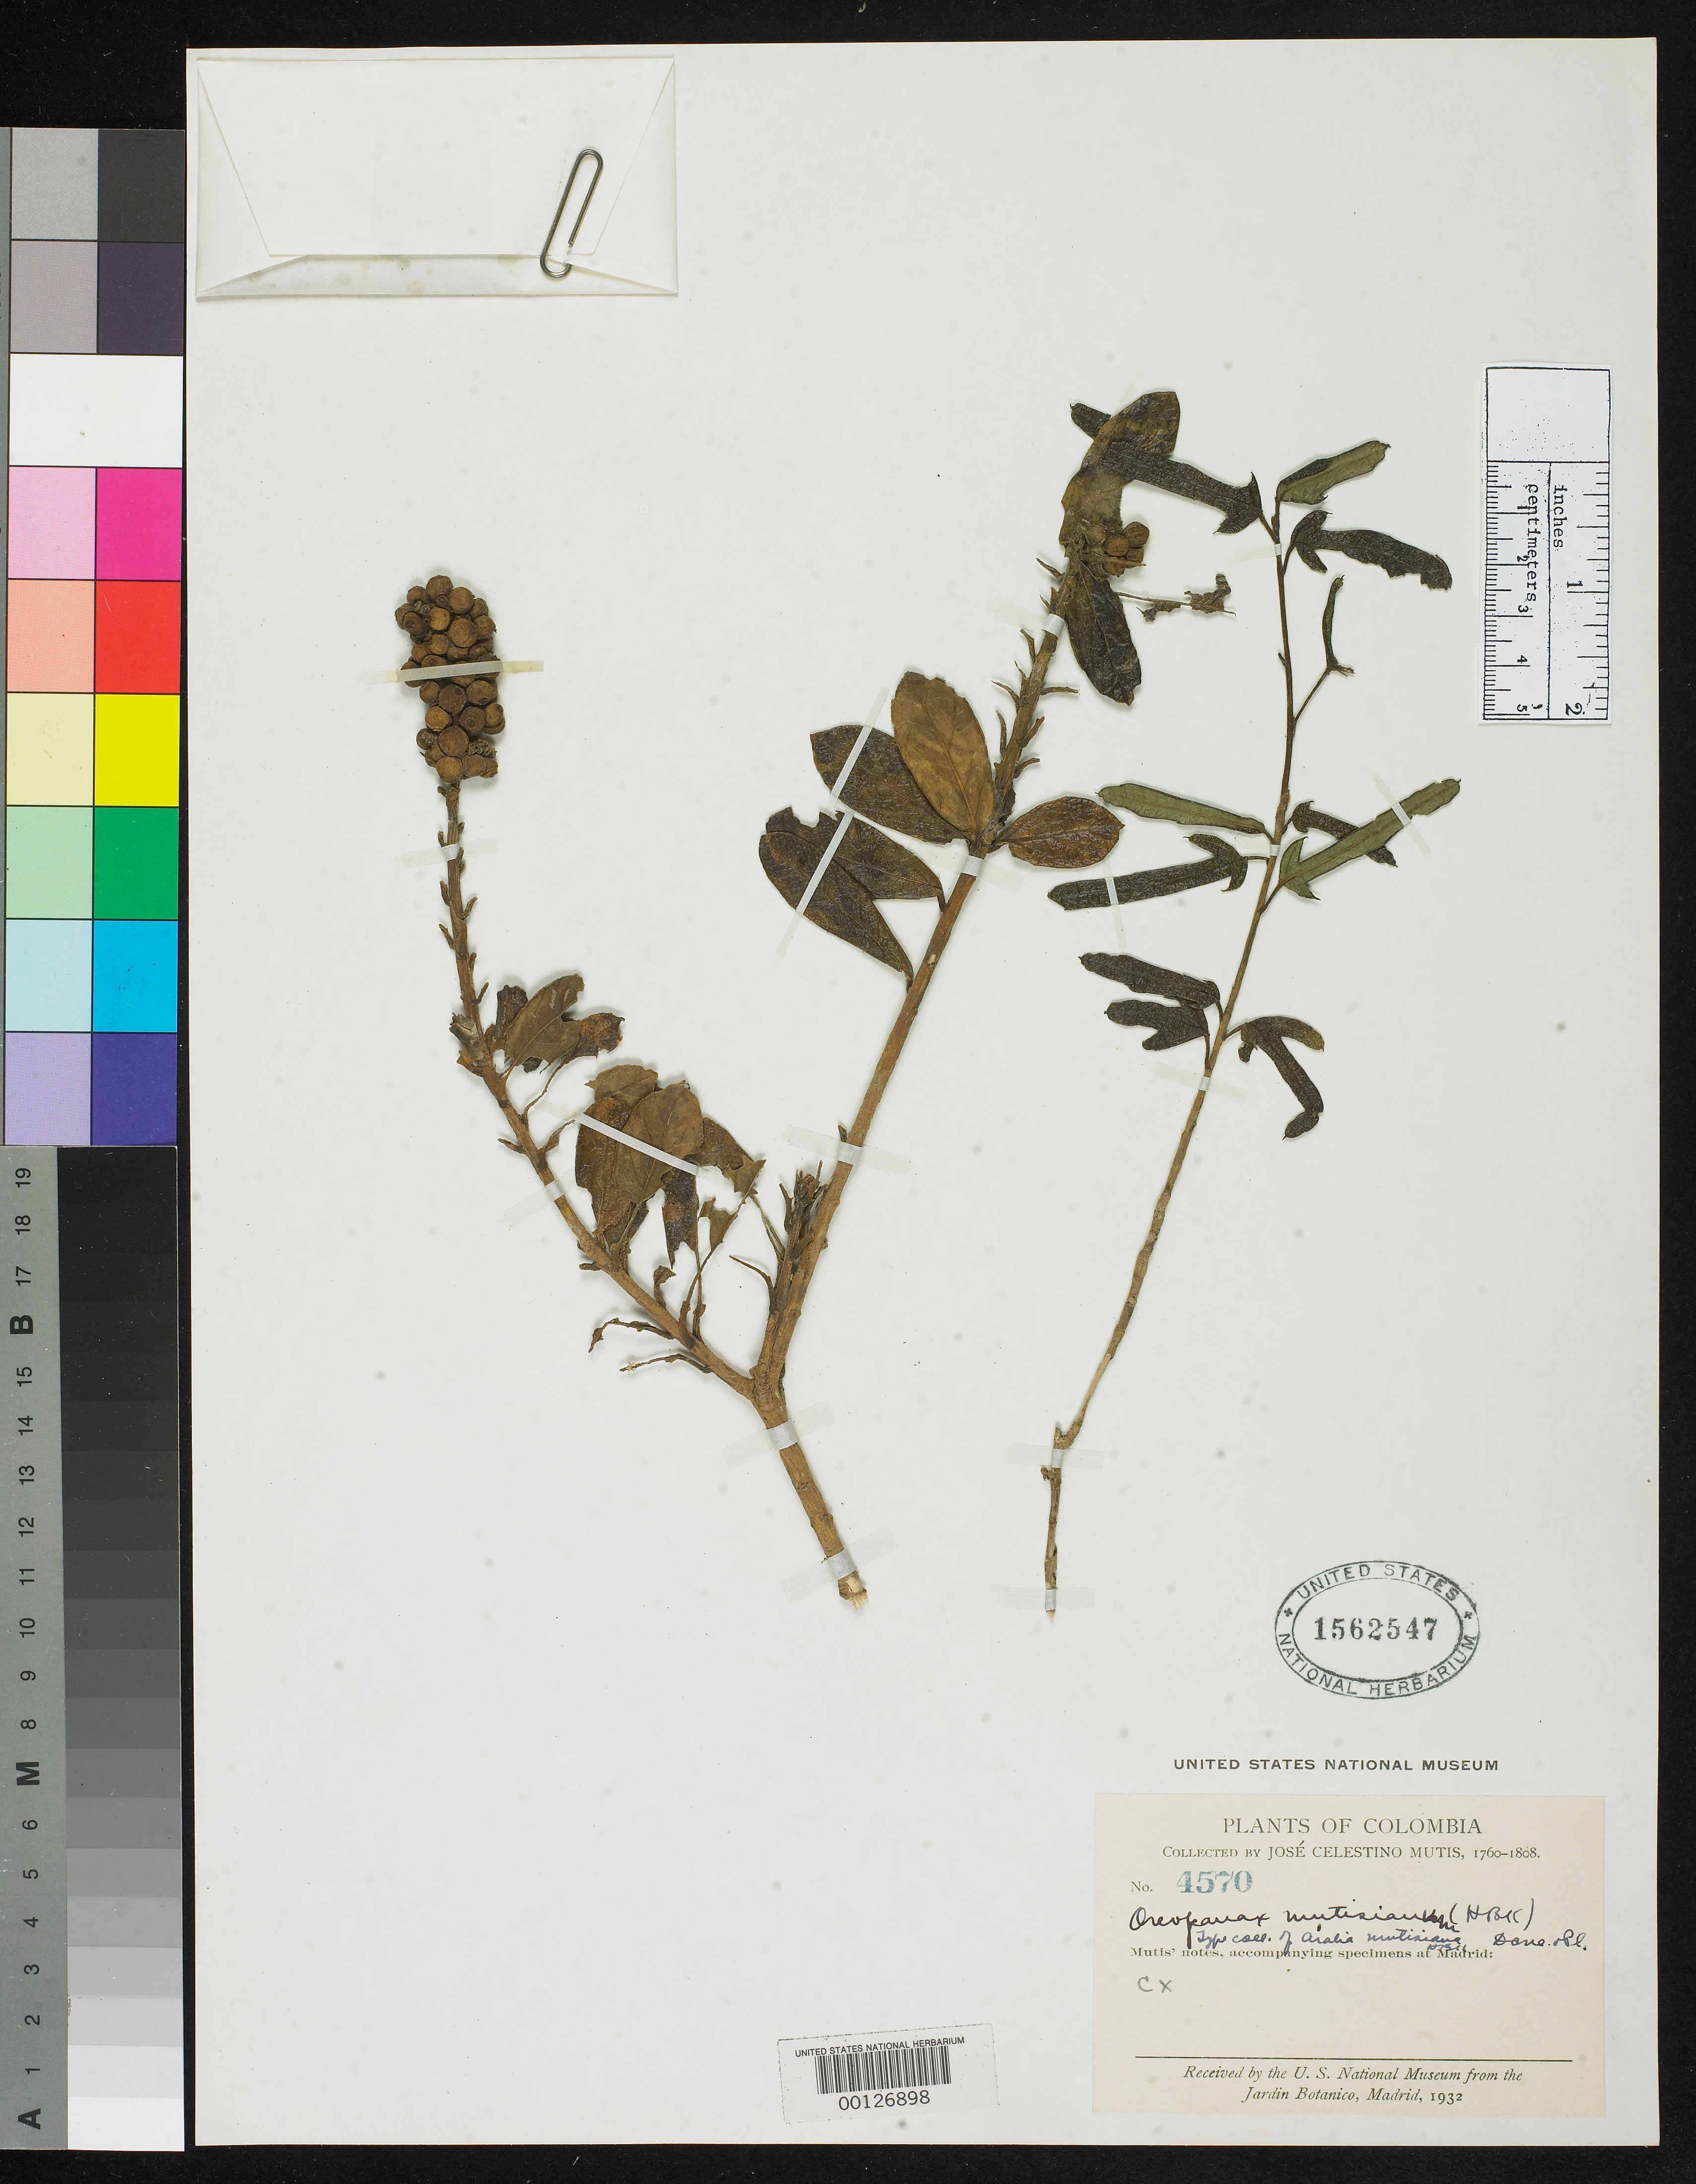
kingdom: Plantae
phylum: Tracheophyta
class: Magnoliopsida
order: Apiales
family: Araliaceae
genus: Aralia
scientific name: Aralia mutisiana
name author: Kunth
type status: Type Collection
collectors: J. C. B. Mutis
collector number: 4570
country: Colombia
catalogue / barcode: US 1562547